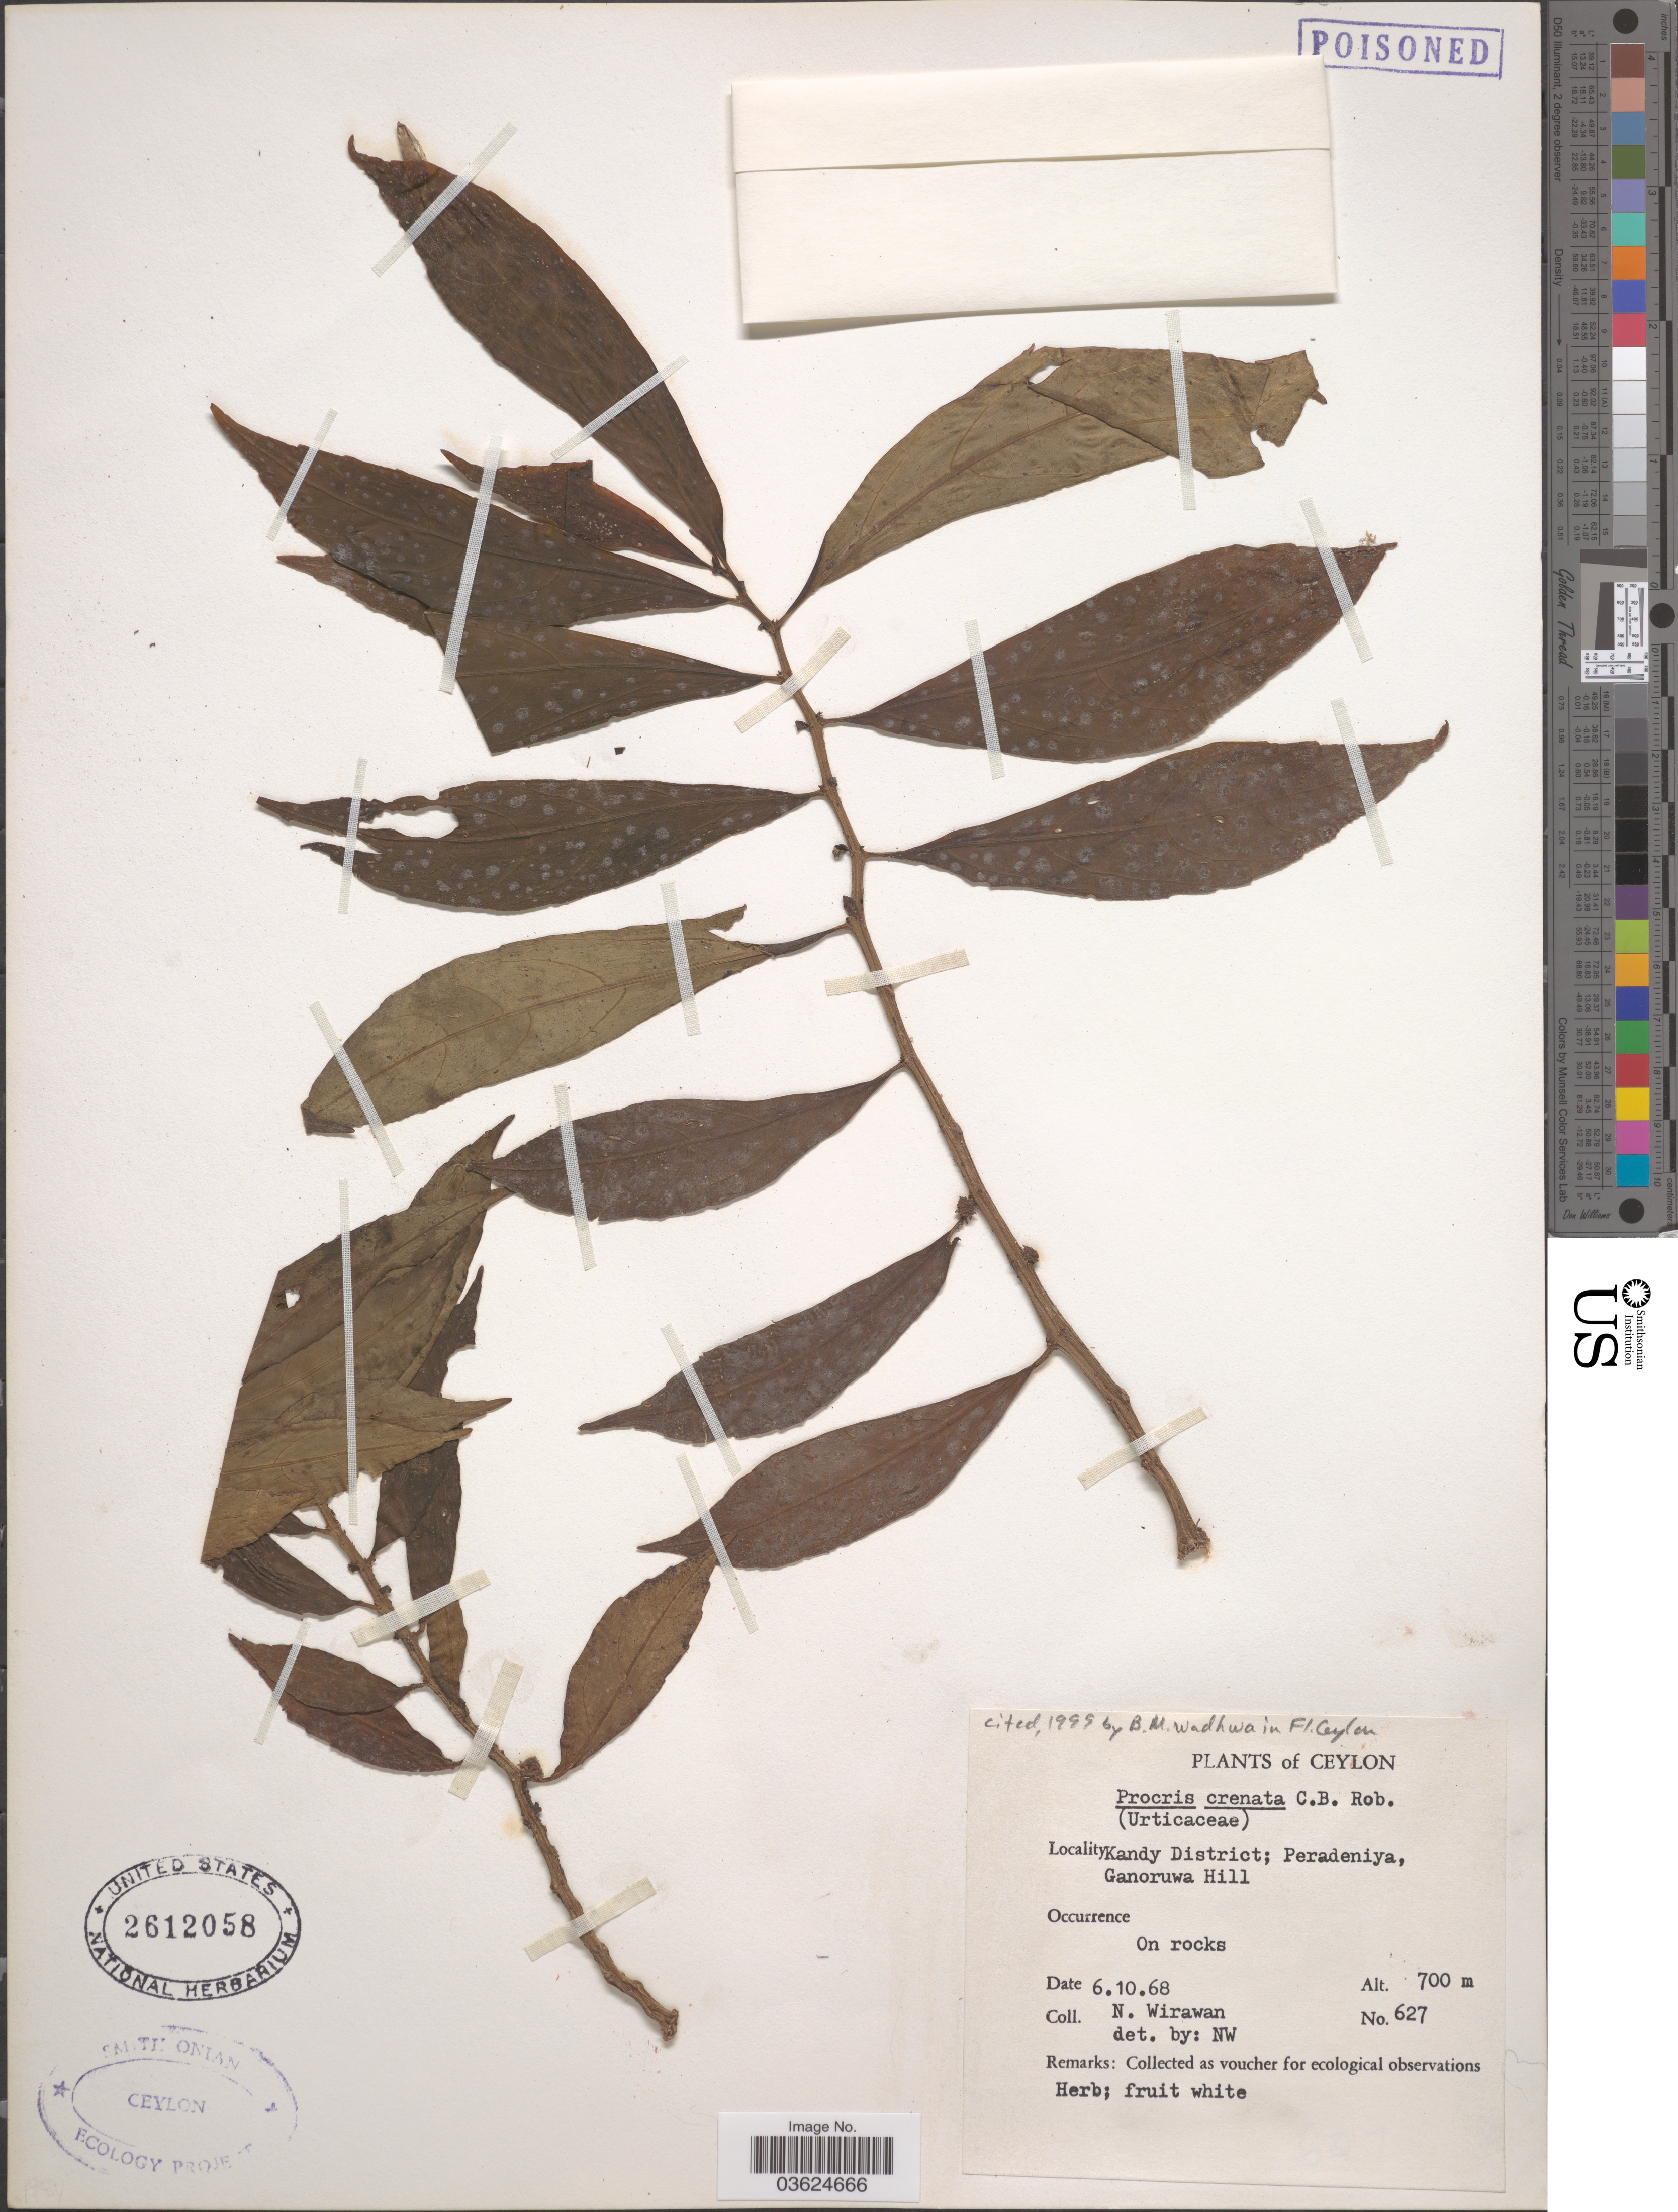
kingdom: Plantae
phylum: Tracheophyta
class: Magnoliopsida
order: Rosales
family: Urticaceae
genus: Procris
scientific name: Procris crenata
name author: C.B. Rob.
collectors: N. Wirawan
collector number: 627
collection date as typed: Transcribed d/m/y: 6/10/68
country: Sri Lanka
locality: Ceylon. Kandy District; Peradeniya, Ganoruwa Hill.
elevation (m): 700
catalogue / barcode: US 2612058